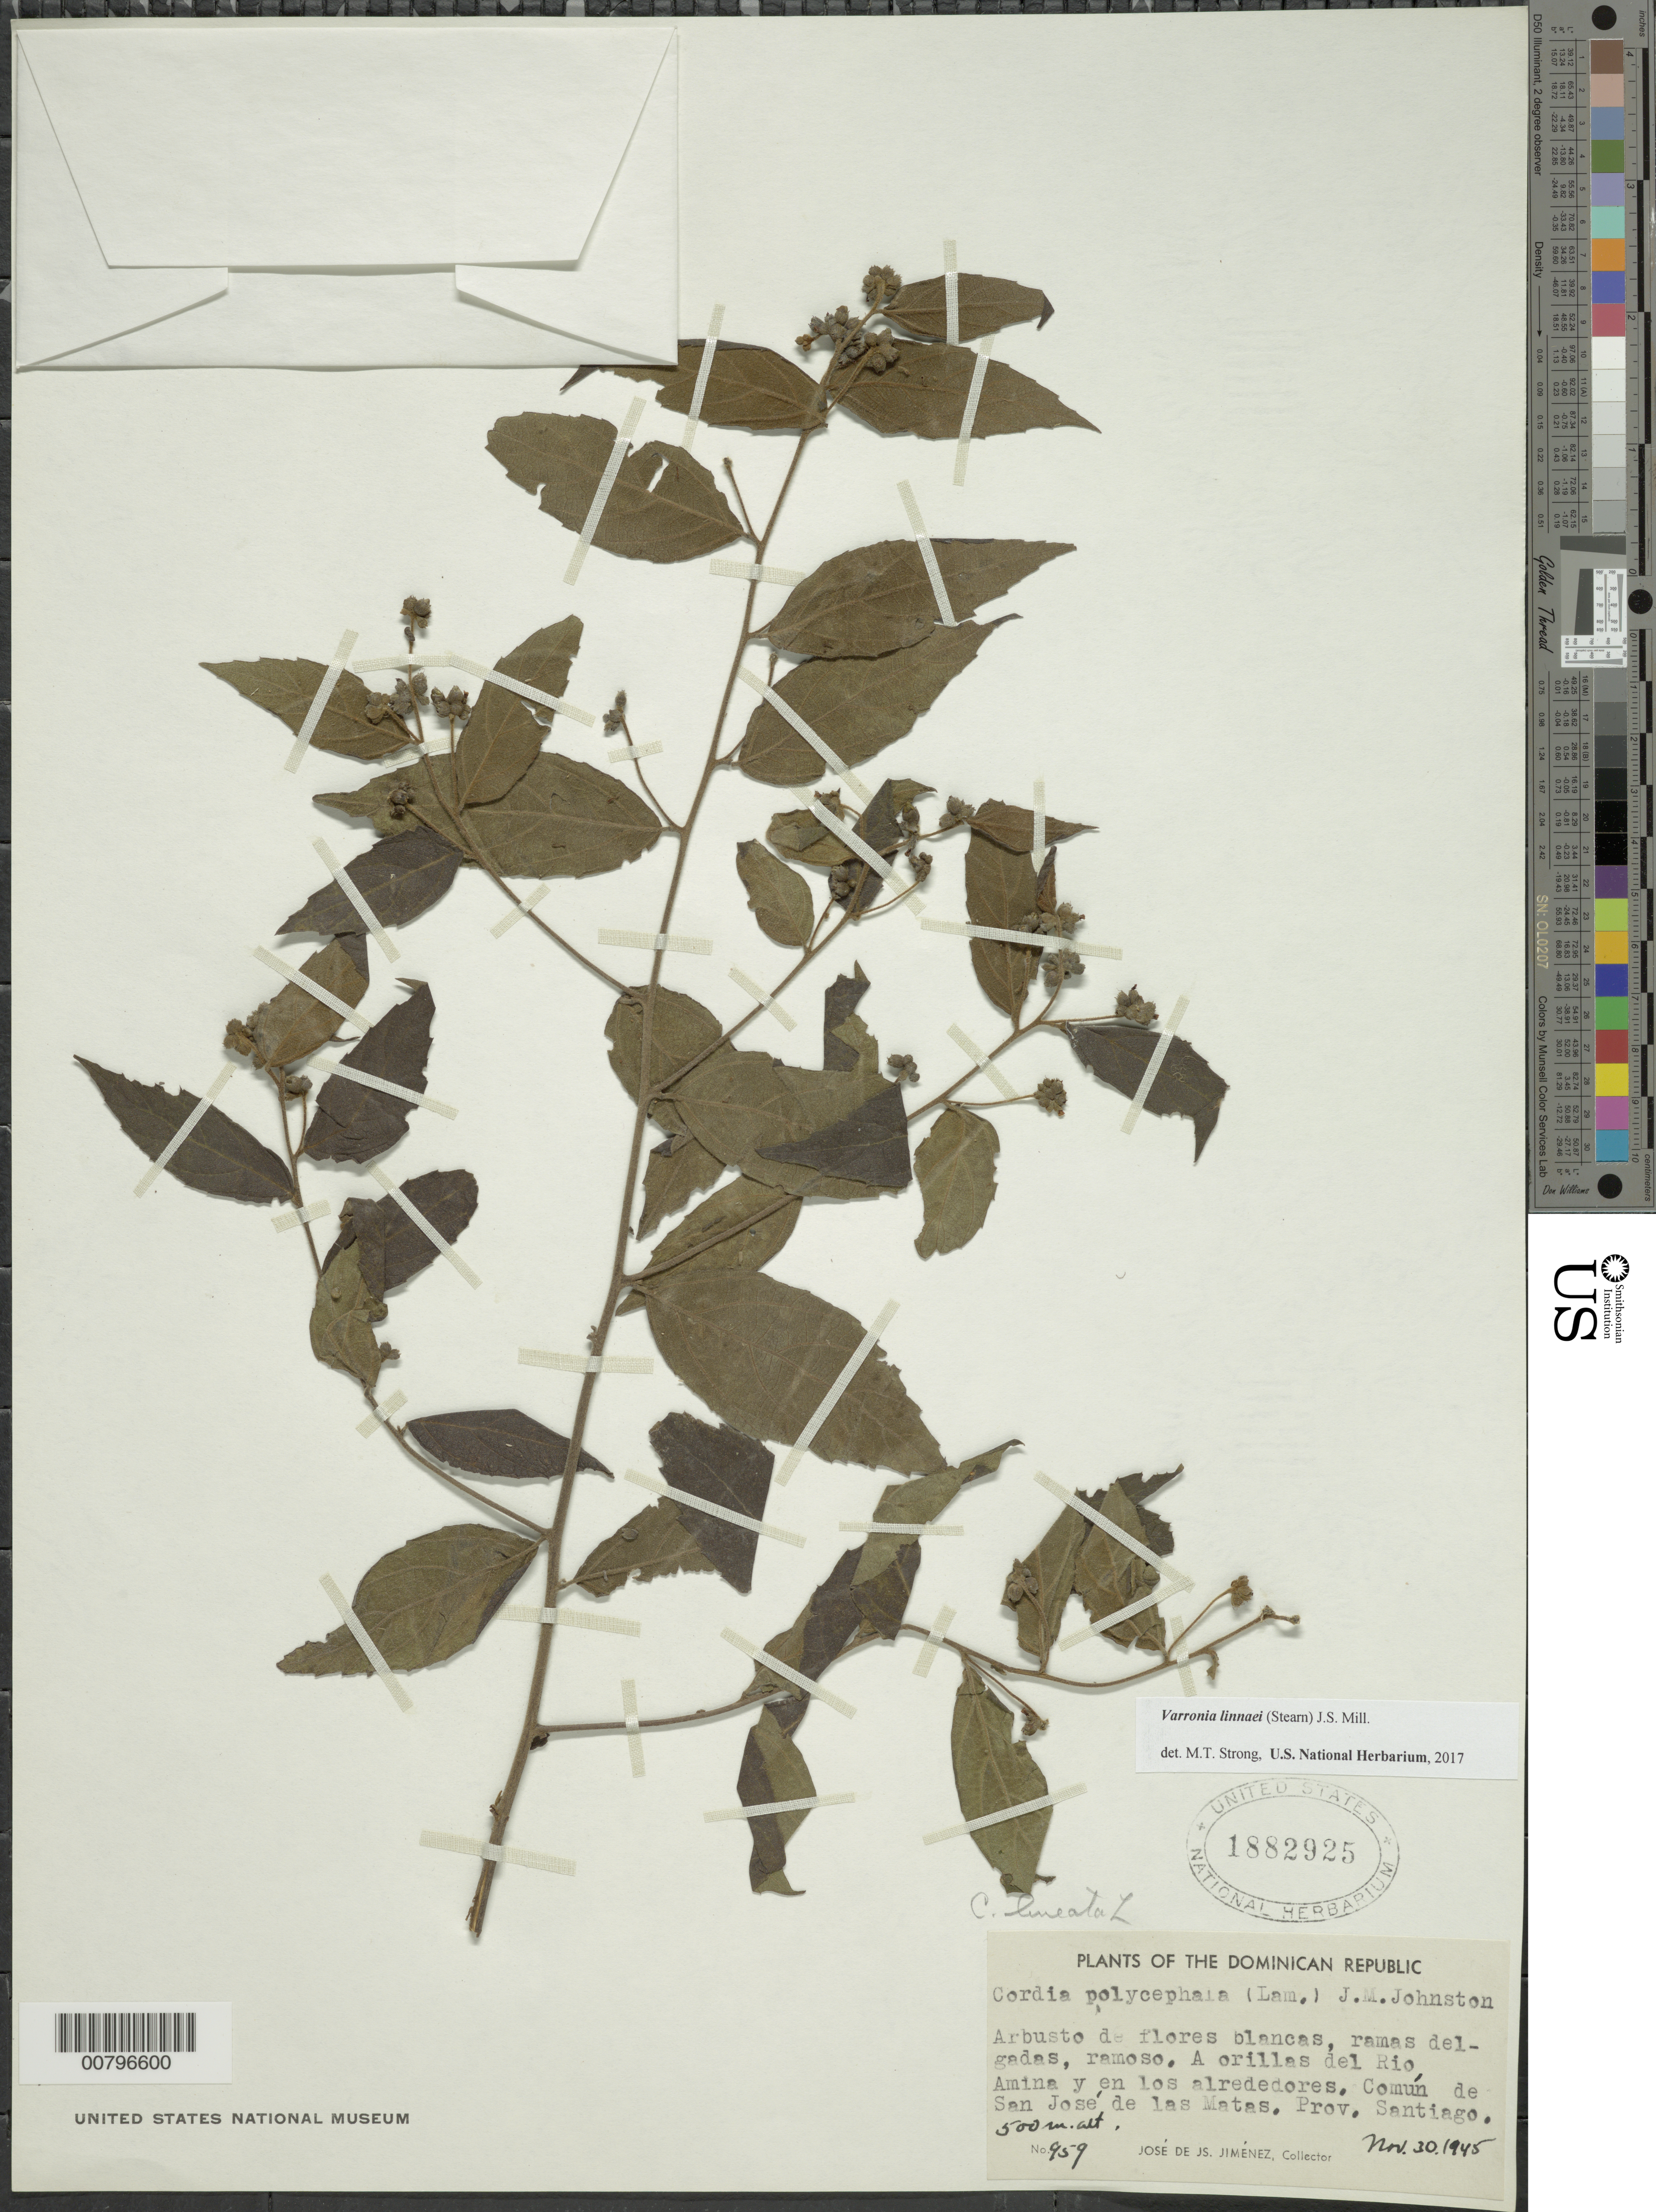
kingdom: Plantae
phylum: Tracheophyta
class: Magnoliopsida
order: Boraginales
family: Cordiaceae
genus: Varronia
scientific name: Varronia linnaei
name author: (Stearn) J.S. Mill.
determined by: Strong, Mark T., (BOT), Smithsonian Institution - National Museum of Natural History (UNITED STATES)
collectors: J. J. Jiménez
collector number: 959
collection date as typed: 30 Nov 1945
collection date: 1945-11-30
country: Dominican Republic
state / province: Santiago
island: Hispaniola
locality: San José de las Matas, Amina River and surroundings.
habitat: Shores of river.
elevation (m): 500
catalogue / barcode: US 1882925